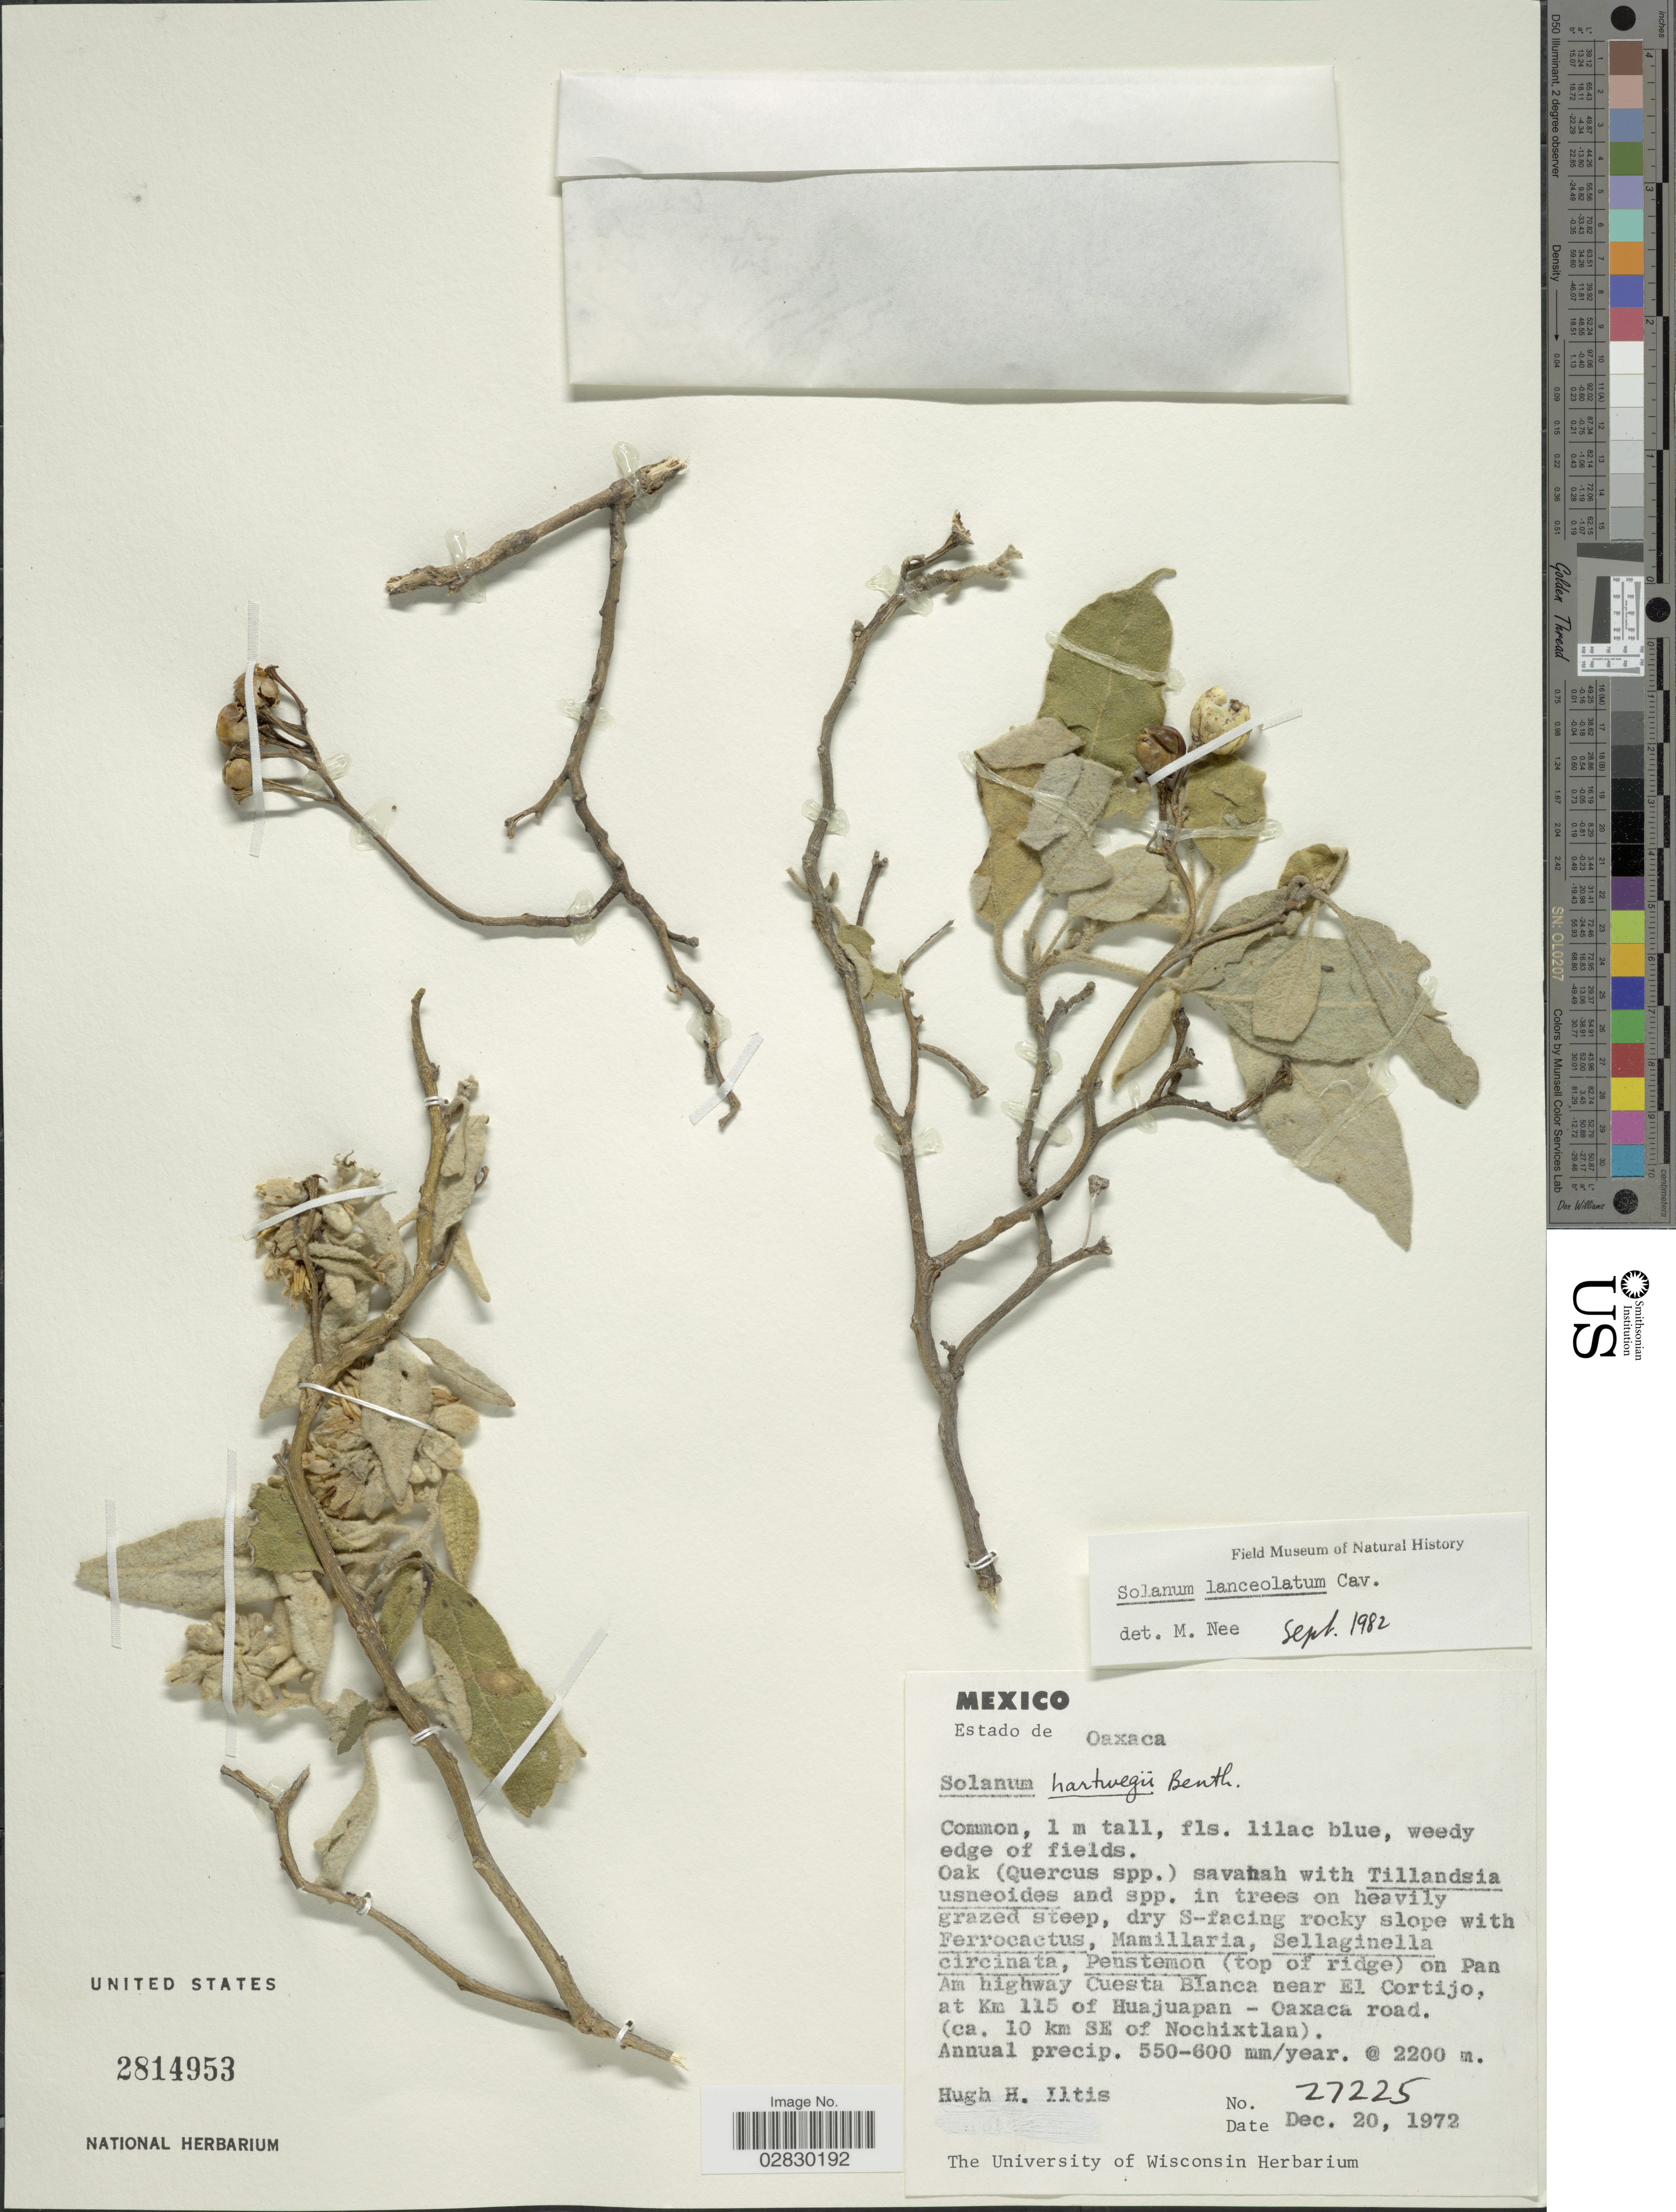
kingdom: Plantae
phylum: Tracheophyta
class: Magnoliopsida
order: Solanales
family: Solanaceae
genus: Solanum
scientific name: Solanum lanceolatum Berthault, nom. illeg.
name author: Berthault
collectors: H. H. Iltis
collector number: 27225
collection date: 1972-12-20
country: Mexico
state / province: Oaxaca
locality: (top of ridge) on Pan Am highway Cuesta Blanca near El Cortijo, at Km 115 of Huajuapan - Oaxaca road. (ca. 10 km SE of Nochixtlan).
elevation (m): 2200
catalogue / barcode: US 2814953